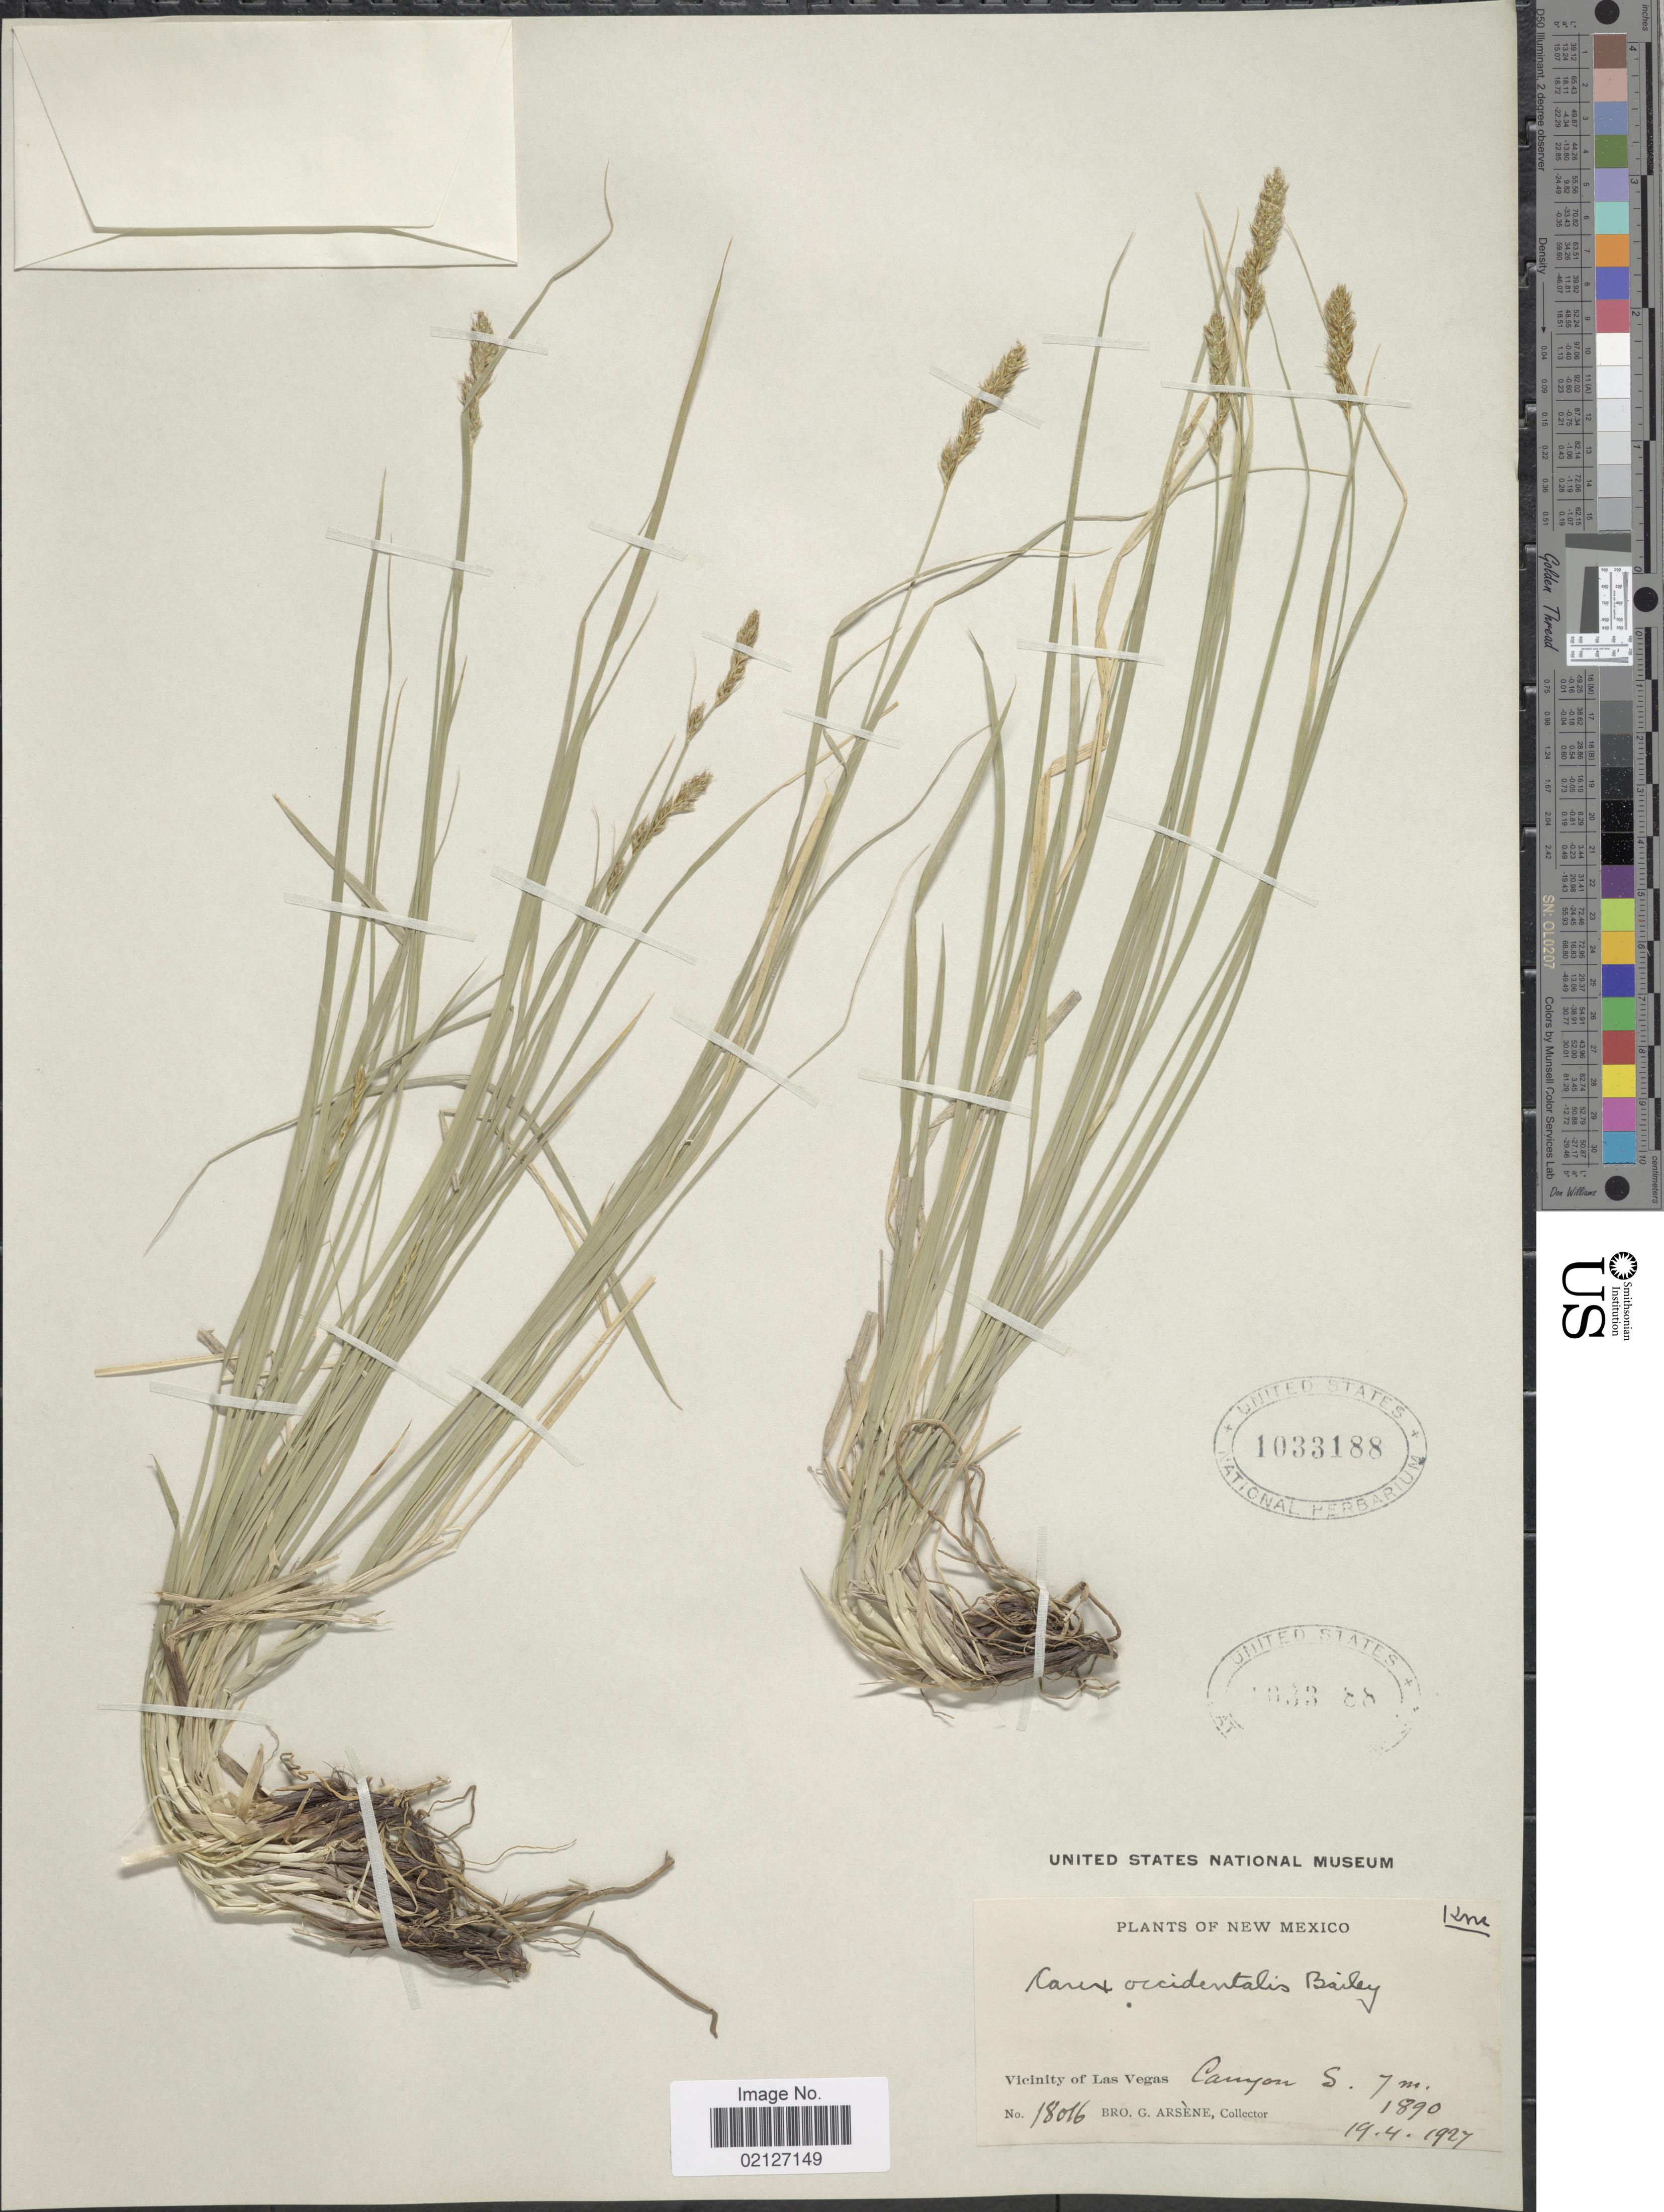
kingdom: Plantae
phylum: Tracheophyta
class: Liliopsida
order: Poales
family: Cyperaceae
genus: Carex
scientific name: Carex occidentalis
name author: L.H. Bailey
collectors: Bro. G. Arsène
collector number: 18016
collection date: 1927-04-19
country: United States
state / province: New Mexico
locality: Vicinity of Las Vegas, Canyon S. 7 m.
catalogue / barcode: US 1033188